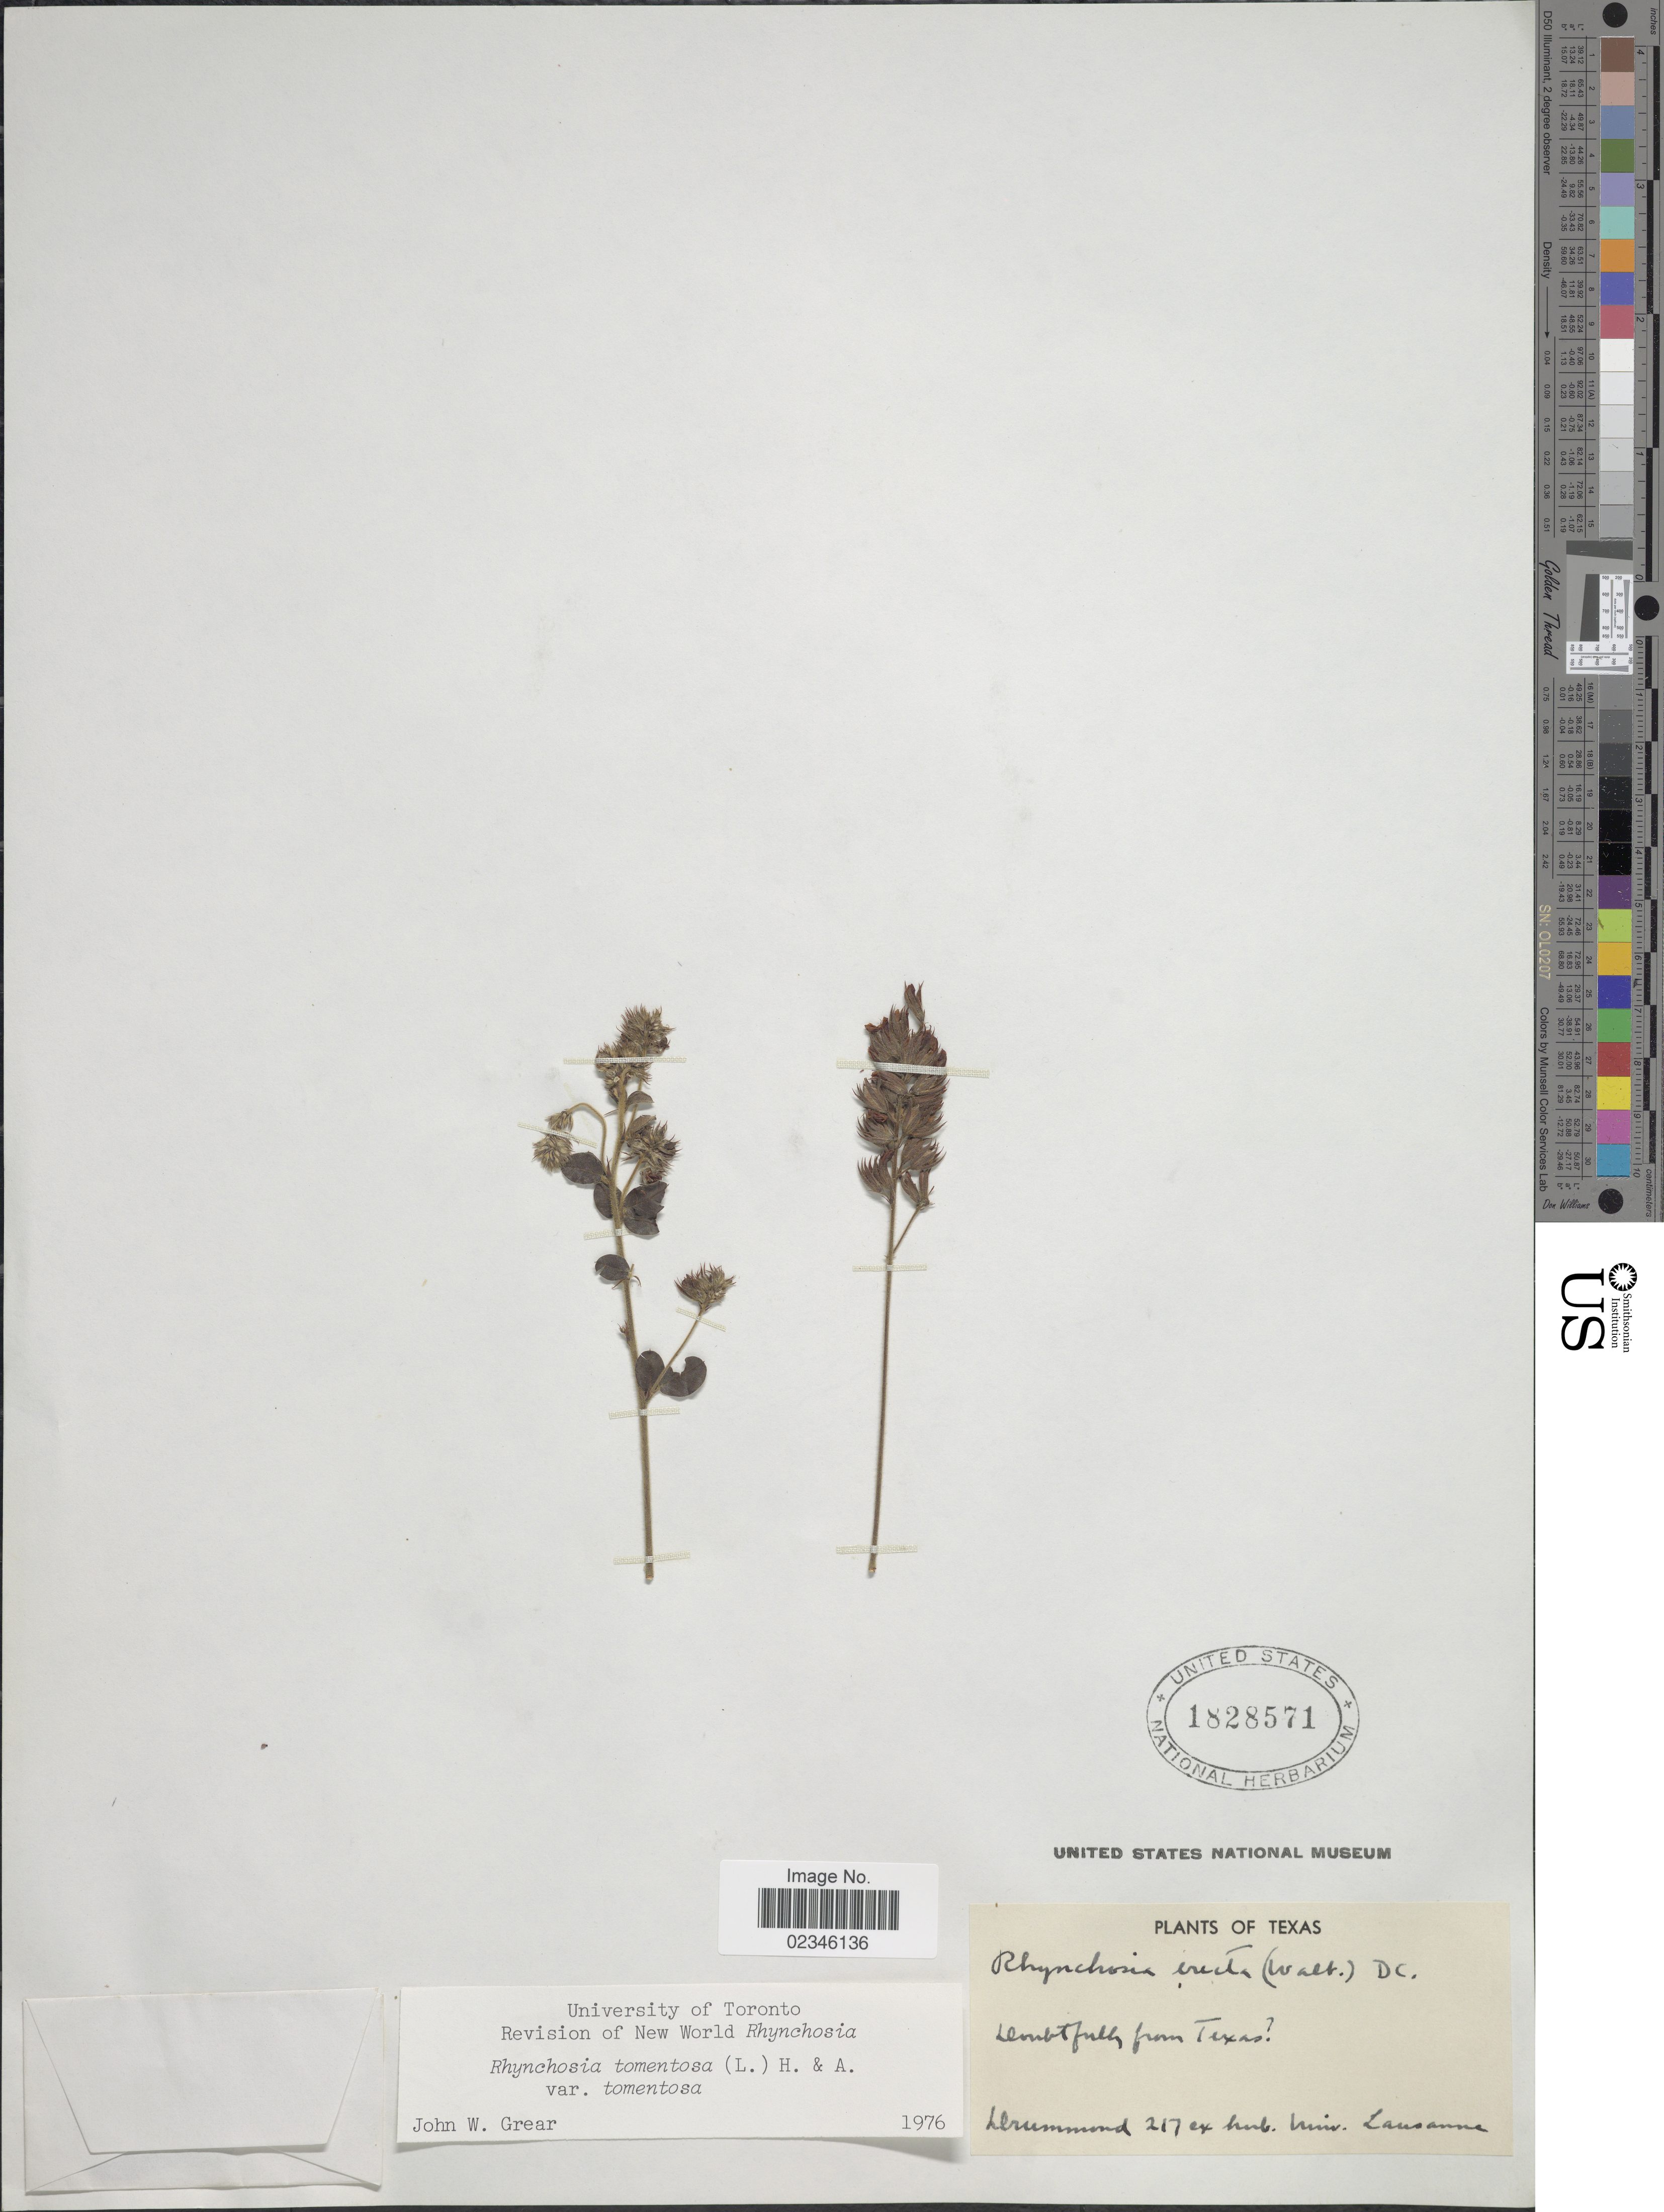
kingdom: Plantae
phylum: Tracheophyta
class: Magnoliopsida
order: Fabales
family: Fabaceae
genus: Rhynchosia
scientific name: Rhynchosia tomentosa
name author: (L.) Hook. & Arn.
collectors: -. Drummond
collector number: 217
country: United States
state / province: Texas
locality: Doubtfalls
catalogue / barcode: US 1828571